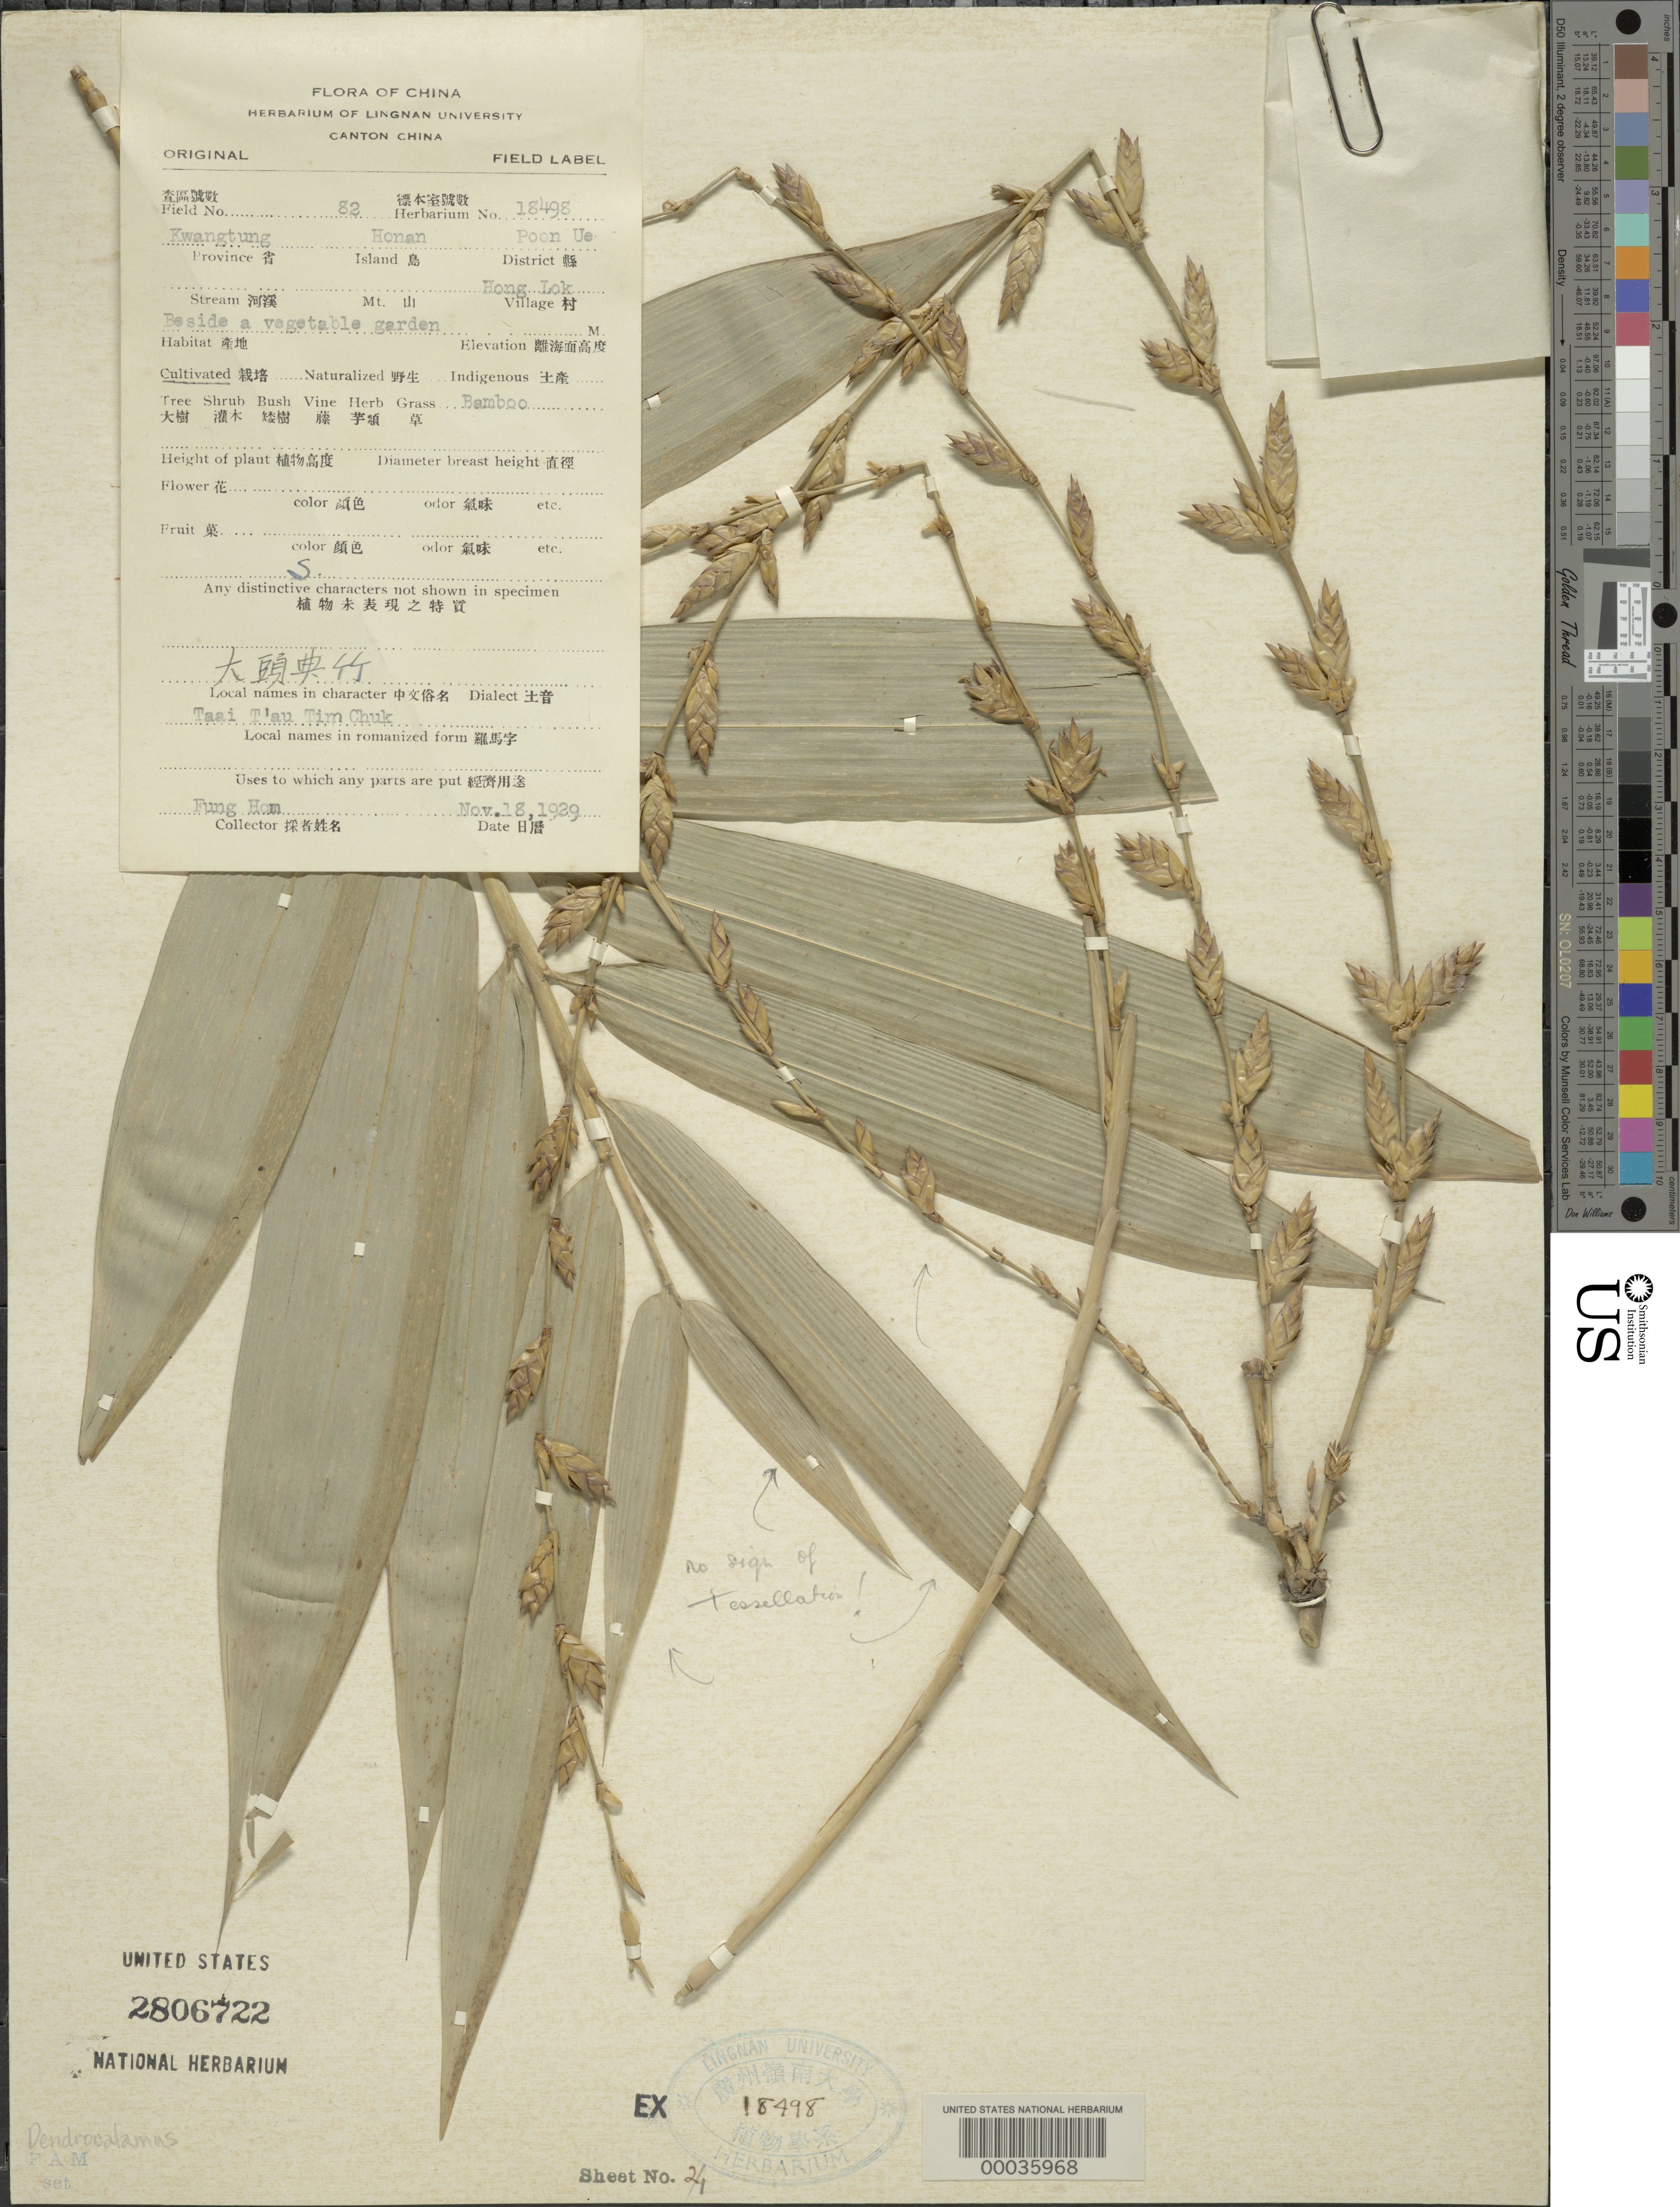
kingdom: Plantae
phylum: Tracheophyta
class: Liliopsida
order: Poales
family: Poaceae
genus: Dendrocalamus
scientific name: Dendrocalamus sp.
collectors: H. L. Fung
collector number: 82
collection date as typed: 18 Nov 1929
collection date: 1929-11-18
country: China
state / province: Guangdong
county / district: Guangzhou ?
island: Honan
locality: Poon ue district, hong lok village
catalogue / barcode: US 2806722